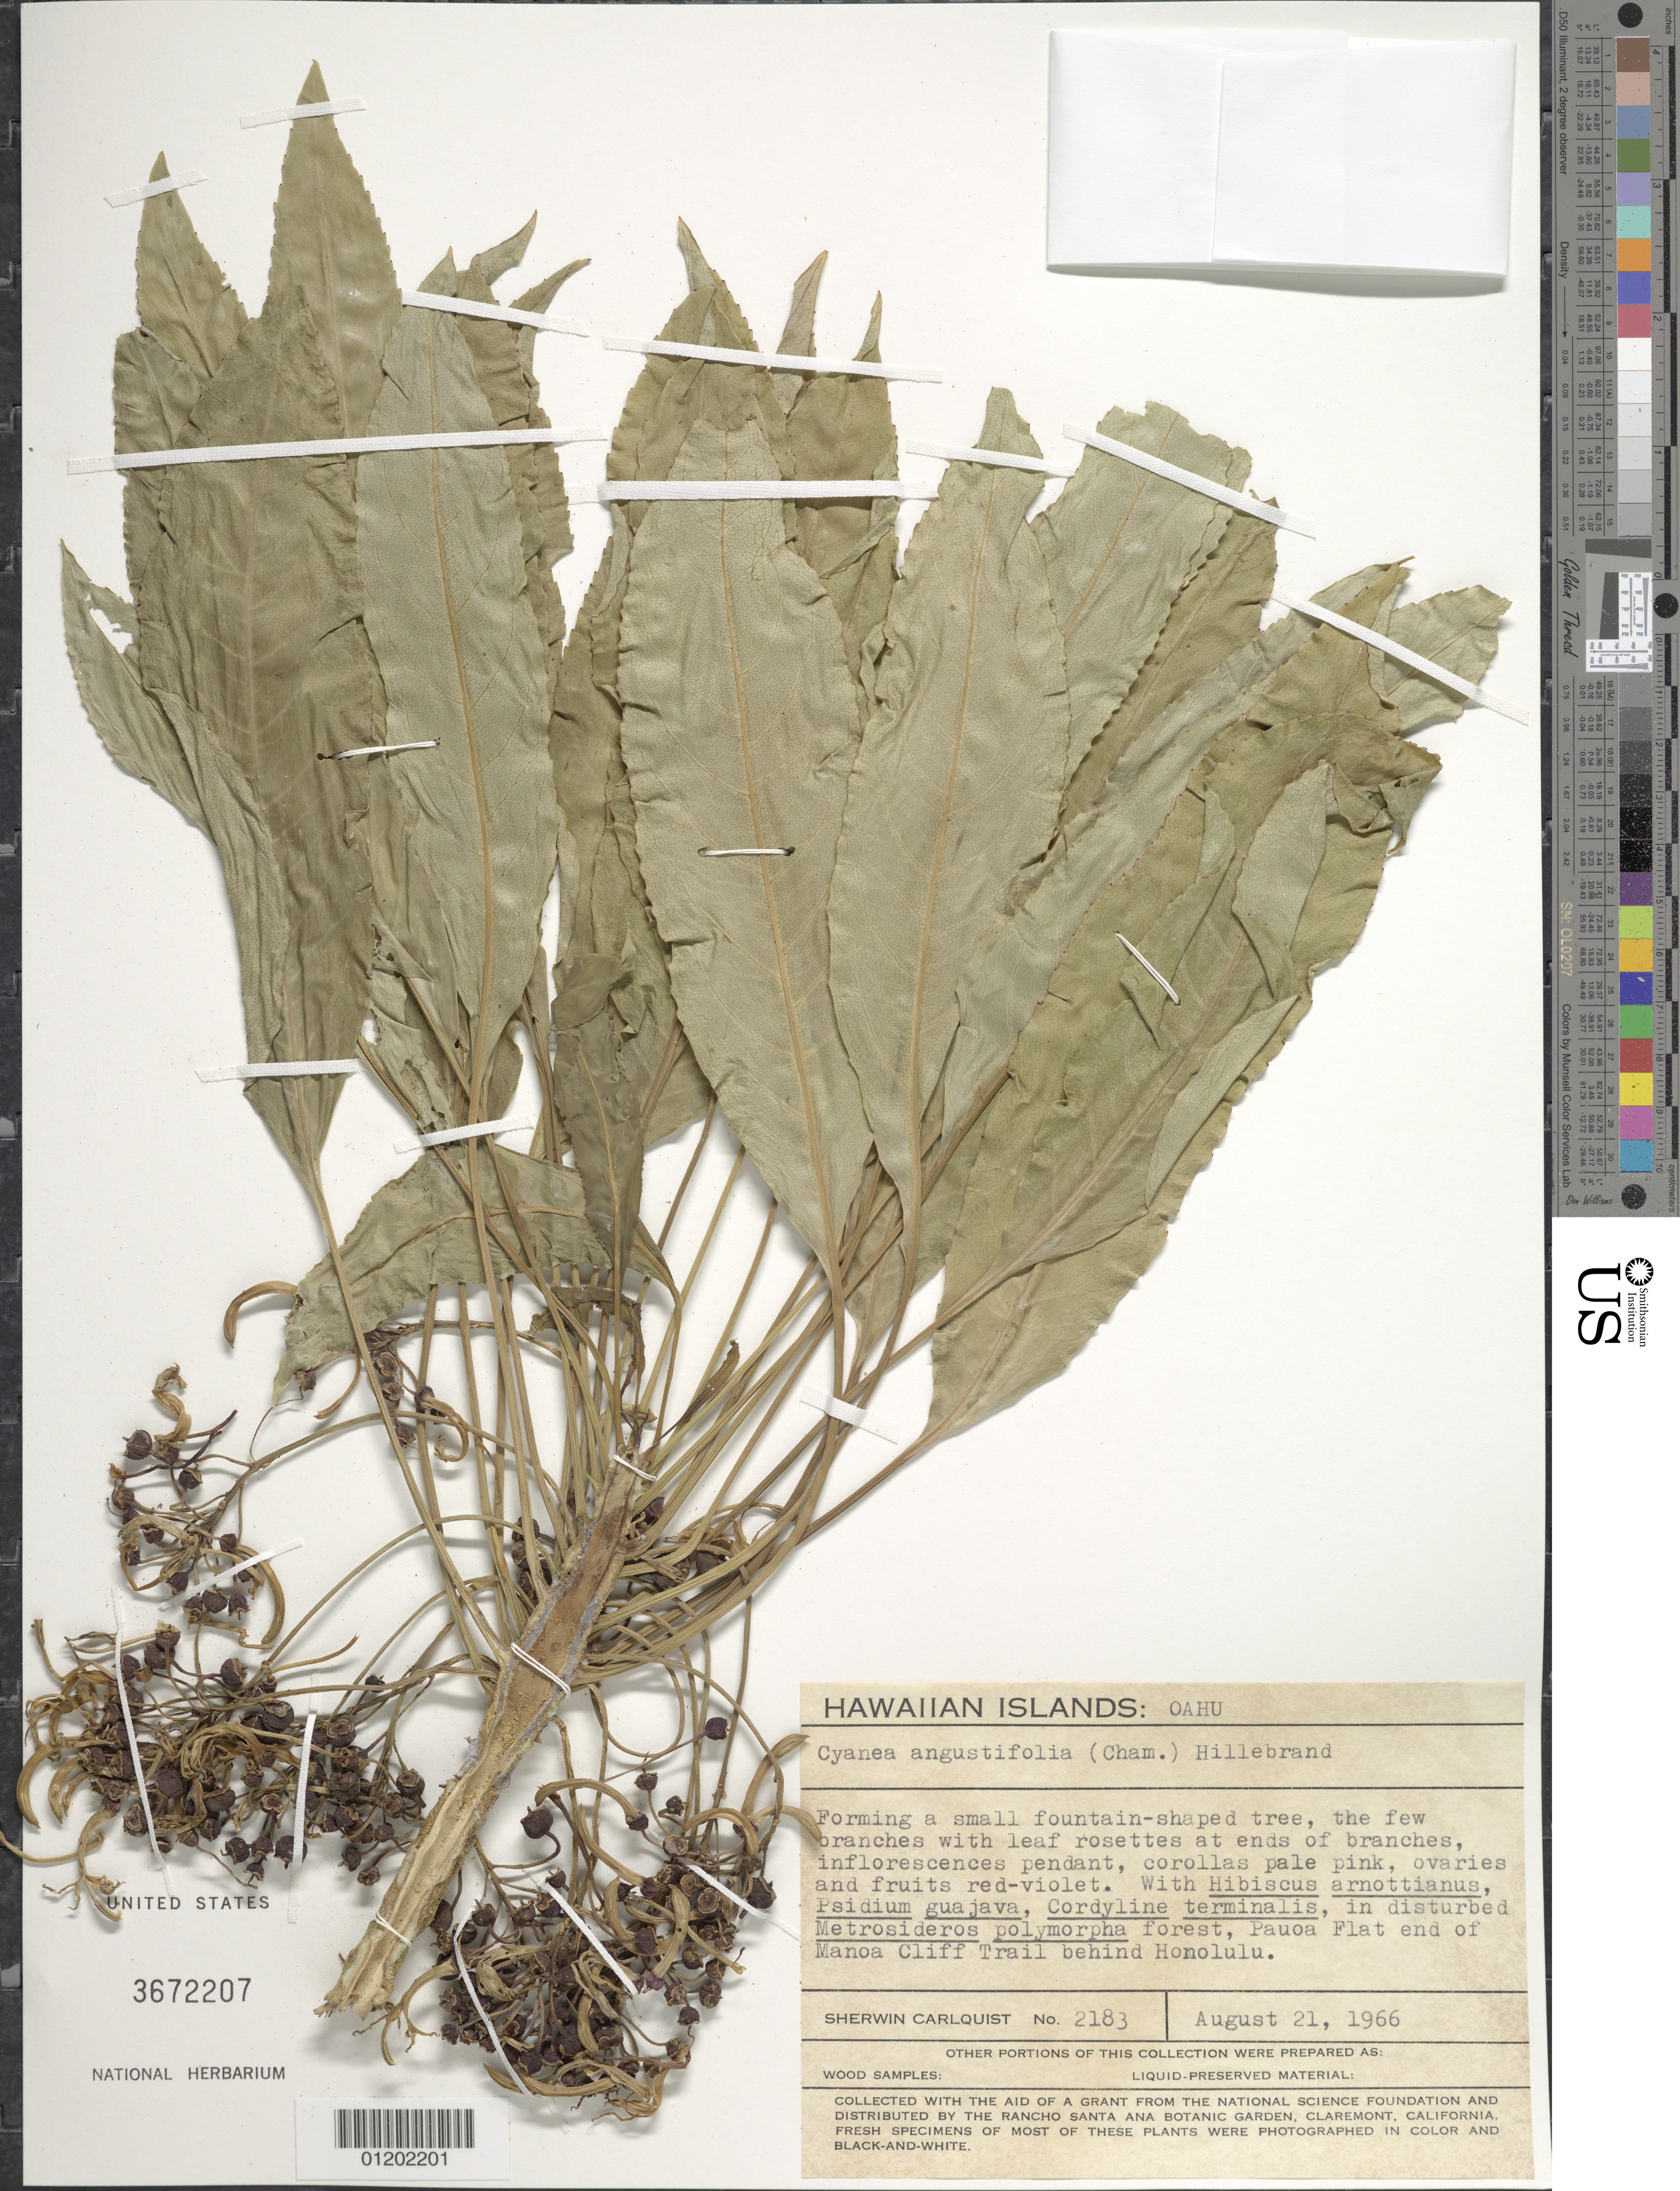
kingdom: Plantae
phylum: Tracheophyta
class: Magnoliopsida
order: Asterales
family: Campanulaceae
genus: Cyanea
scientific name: Cyanea angustifolia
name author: (Cham.) Hillebr.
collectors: S. Carlquist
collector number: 2183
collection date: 1966-08-21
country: United States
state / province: Hawaii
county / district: Honolulu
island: Oahu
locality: Pauoa Flat end of Manoa Cliff Trail behind Honolulu.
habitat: Disturbed forest.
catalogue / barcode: US 3672207